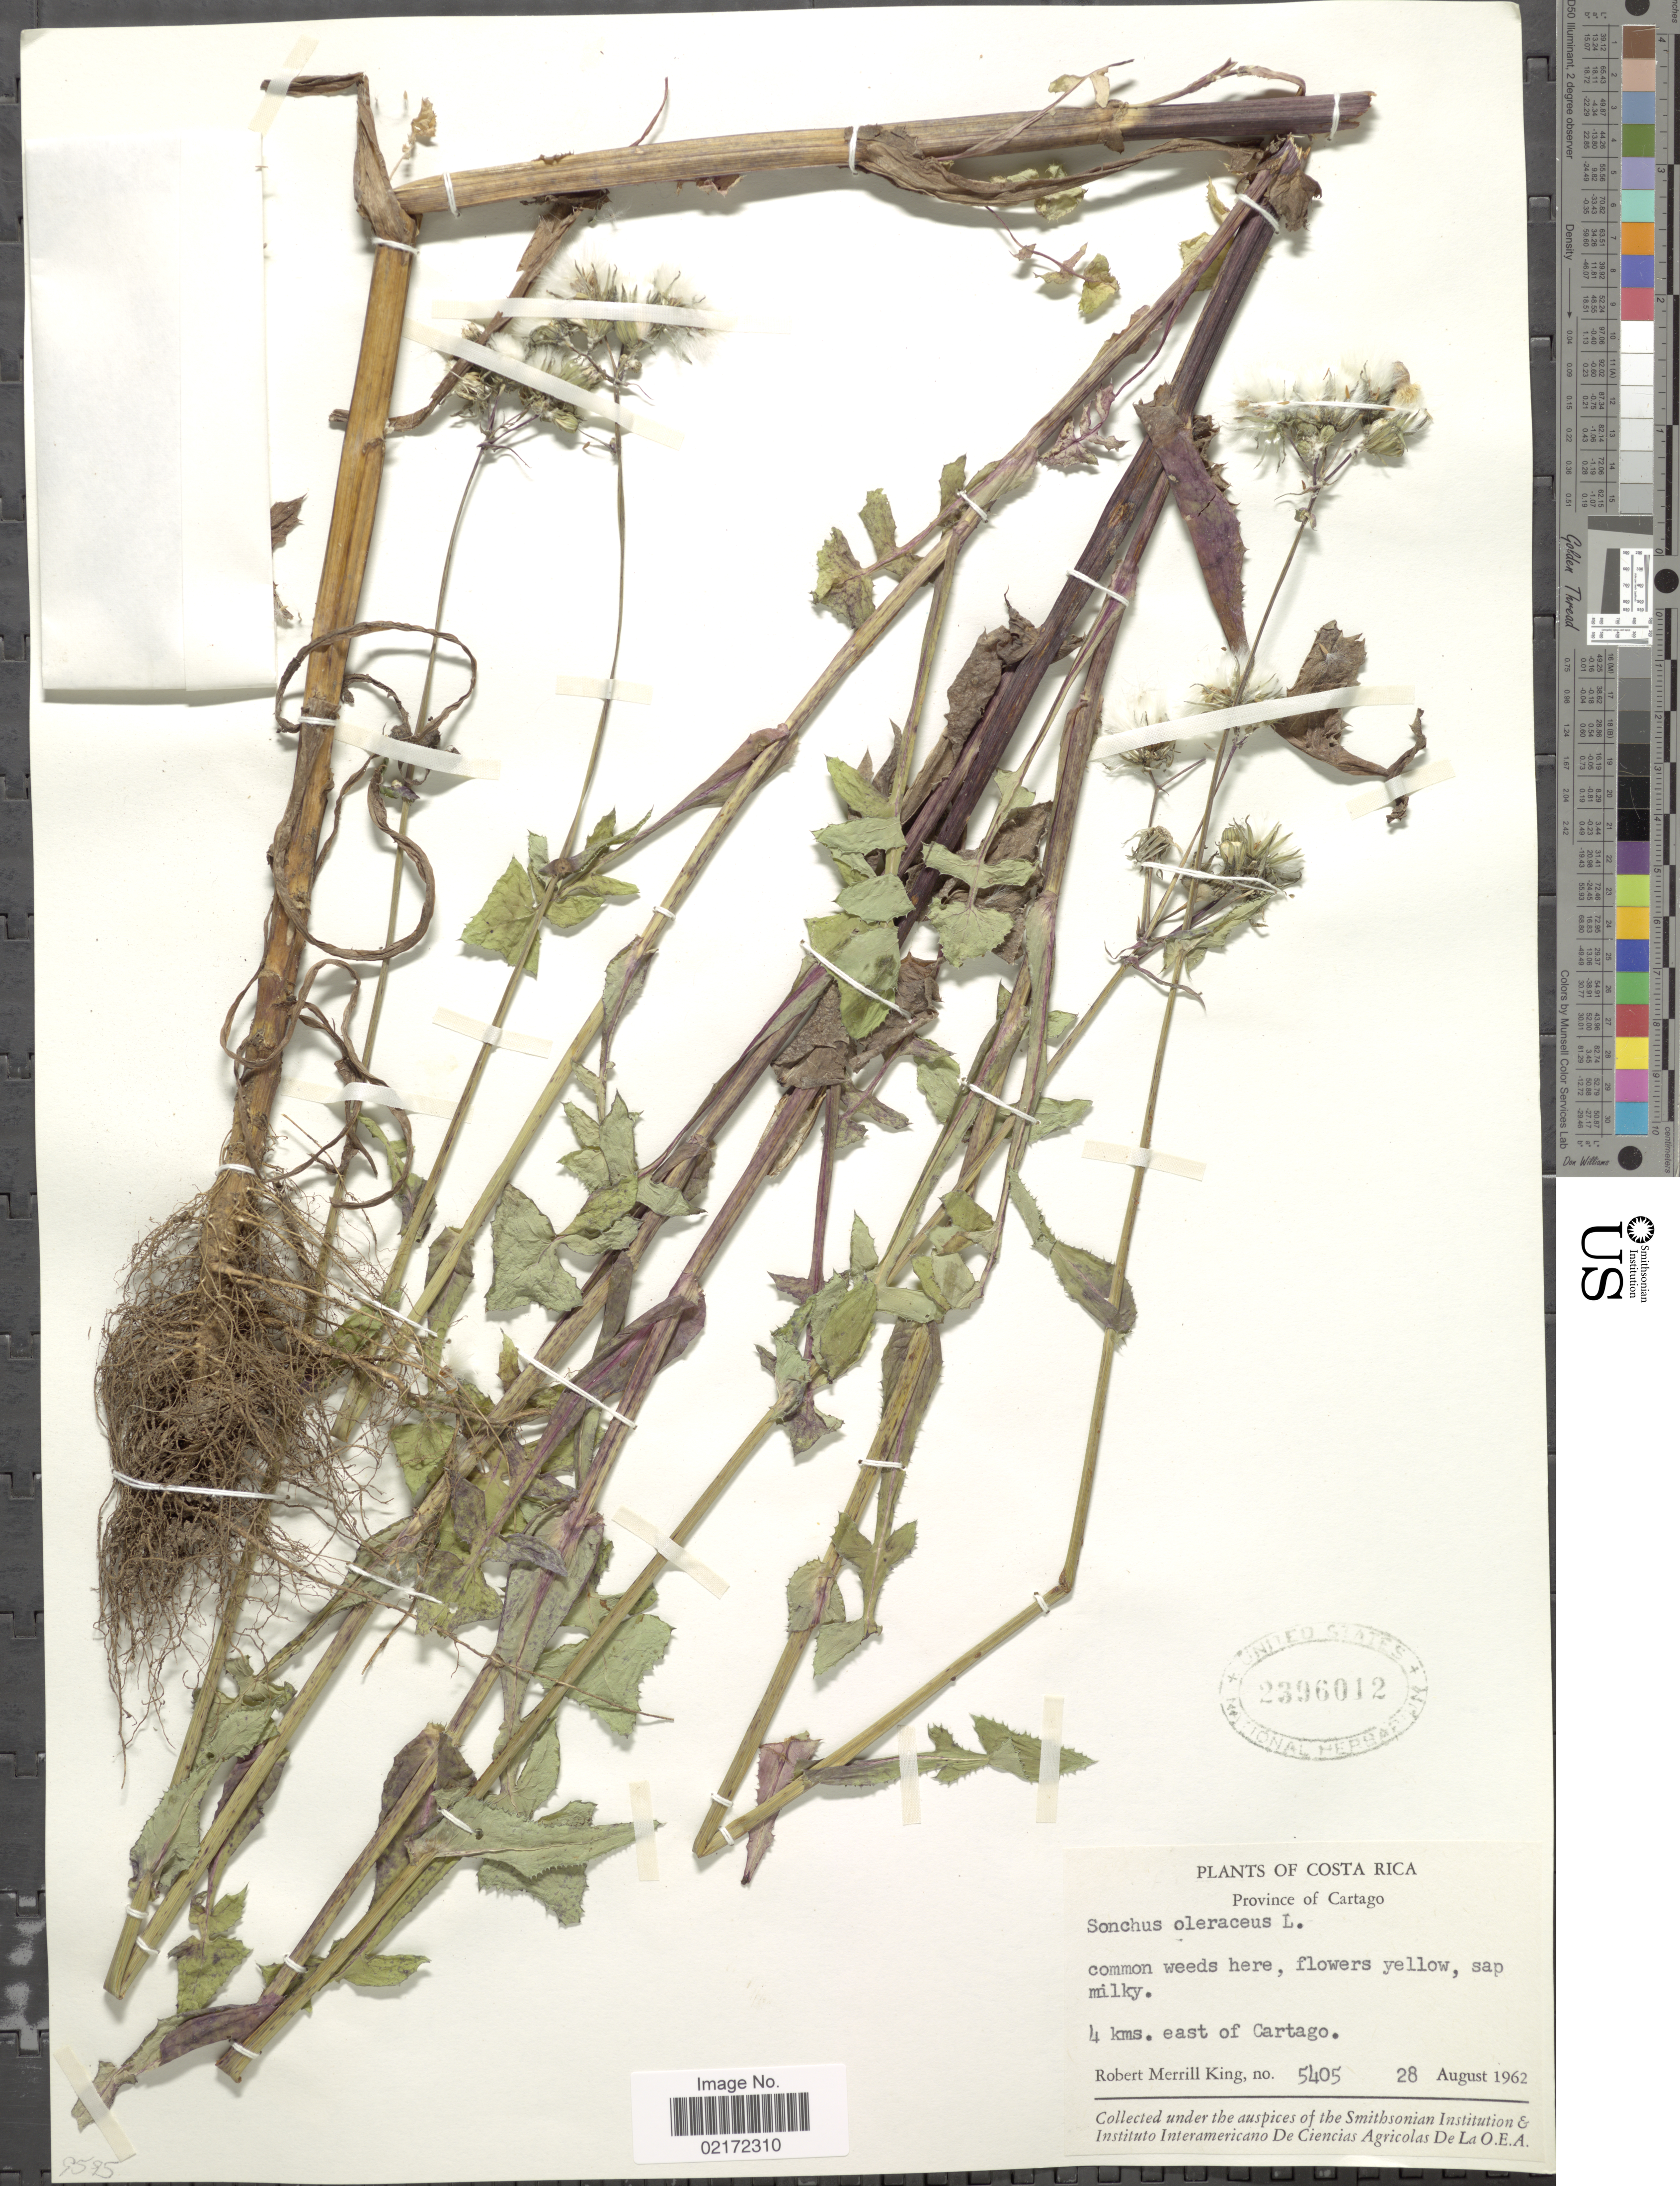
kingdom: Plantae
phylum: Tracheophyta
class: Magnoliopsida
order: Asterales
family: Asteraceae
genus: Sonchus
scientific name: Sonchus oleraceus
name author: L.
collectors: R. M. King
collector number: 5405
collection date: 1962-08-28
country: Costa Rica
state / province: Cartago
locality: Province of Cartago. 4 kms. east of Cartago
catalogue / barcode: US 2396012